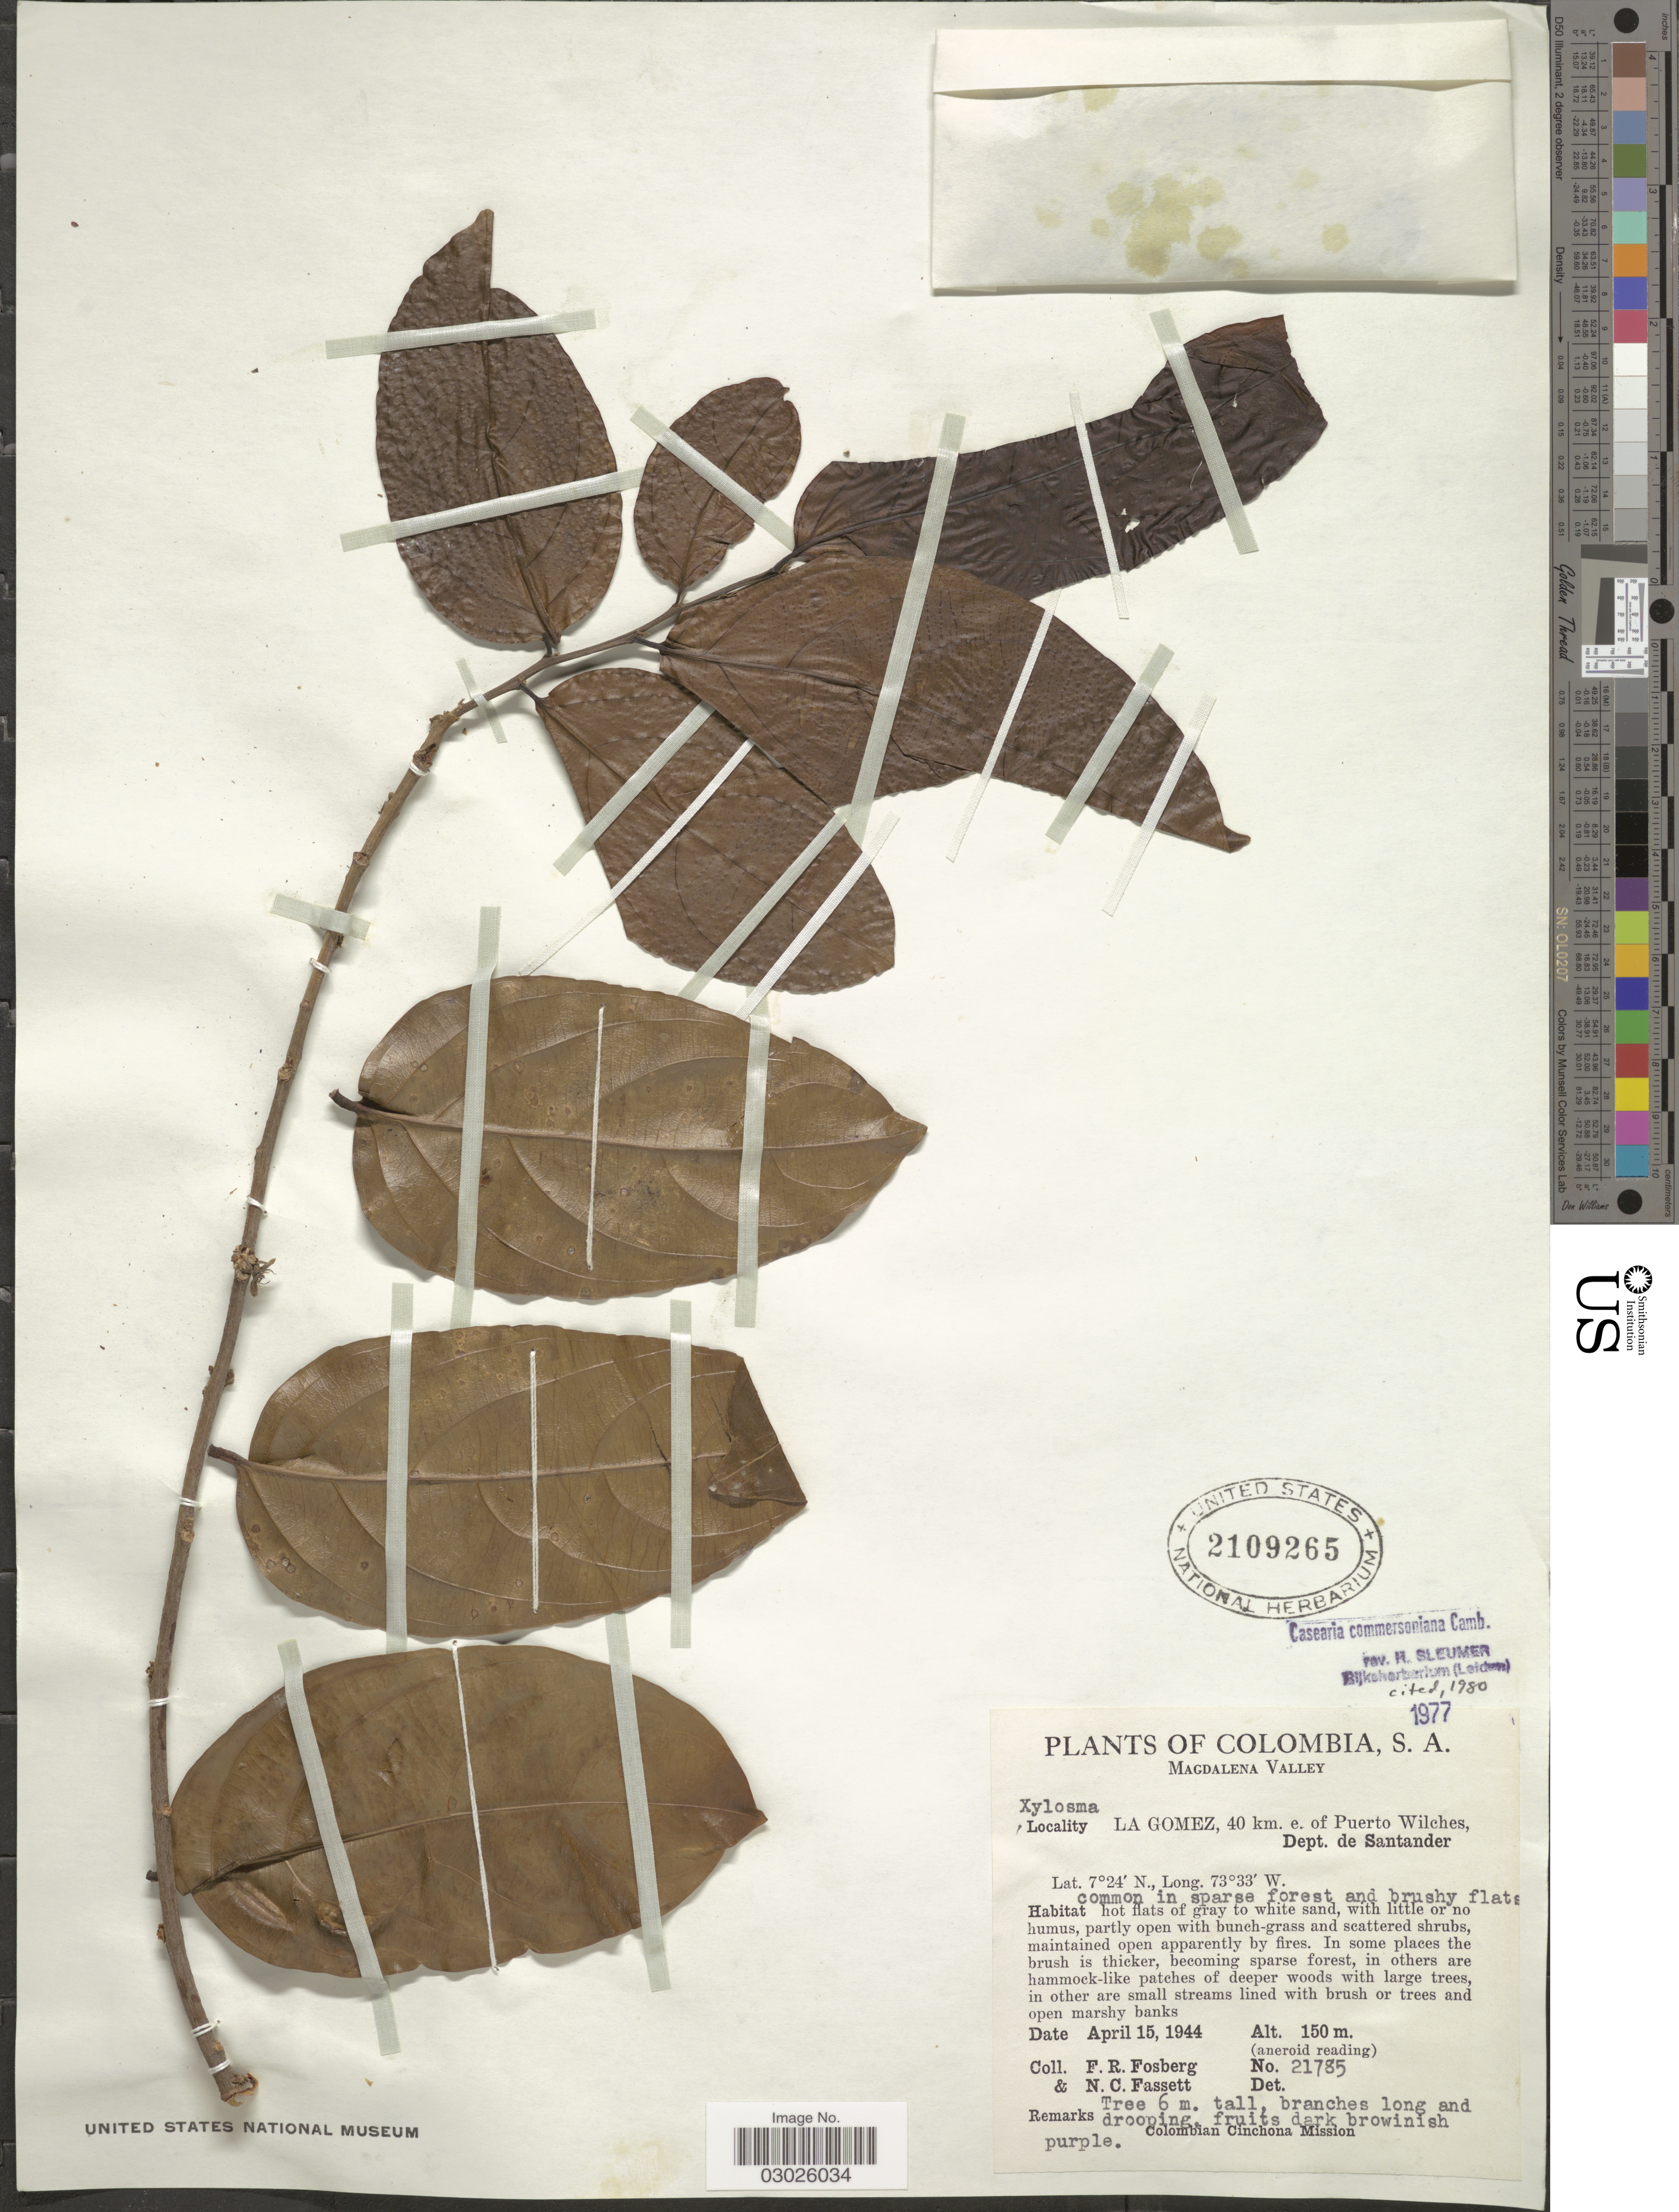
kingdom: Plantae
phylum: Tracheophyta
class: Magnoliopsida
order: Malpighiales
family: Salicaceae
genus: Piparea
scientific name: Piparea dentata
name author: Aubl.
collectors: F. R. Fosberg & N. C. Fassett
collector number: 21785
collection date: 1944-04-15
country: Colombia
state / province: Santander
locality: Magdalena Valley. La Gomez, 40 km. e. of Puerto Wilches, Dept. de Santander.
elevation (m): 150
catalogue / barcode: US 2109265